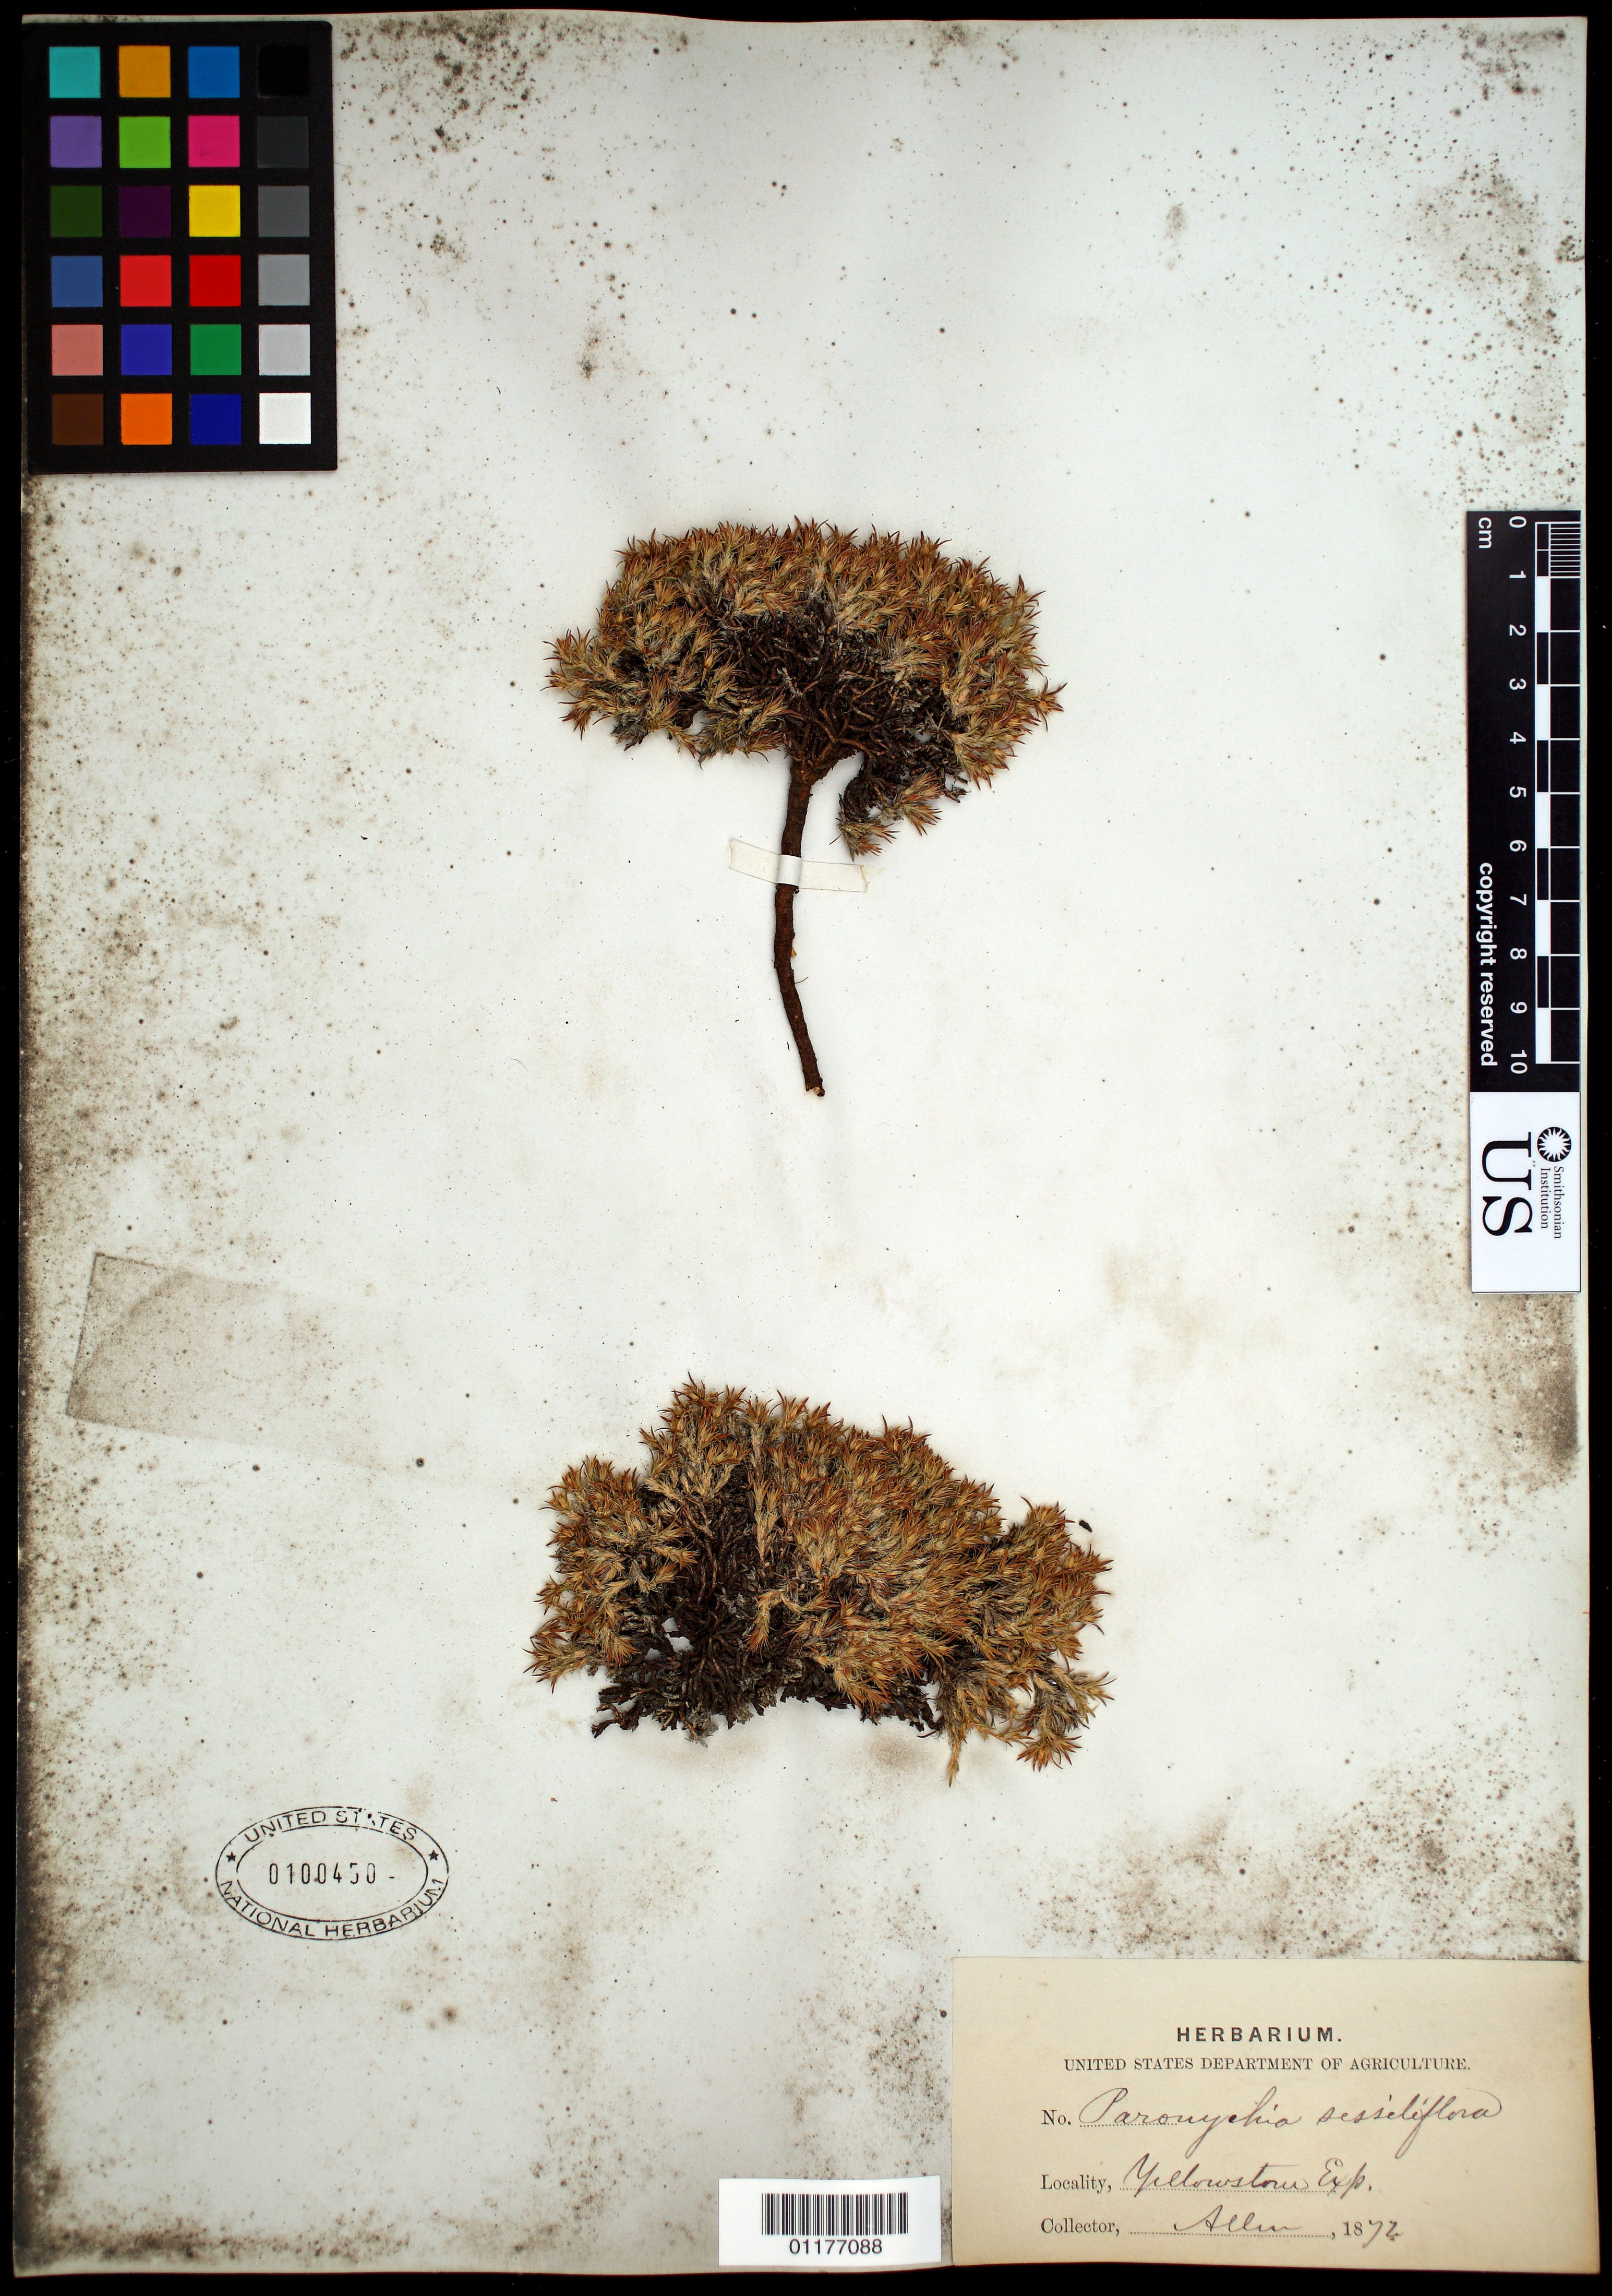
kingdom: Plantae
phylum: Tracheophyta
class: Magnoliopsida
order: Caryophyllales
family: Caryophyllaceae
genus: Paronychia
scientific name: Paronychia sessiliflora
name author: Nutt.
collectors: -- Allen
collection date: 1872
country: United States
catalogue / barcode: US 100450